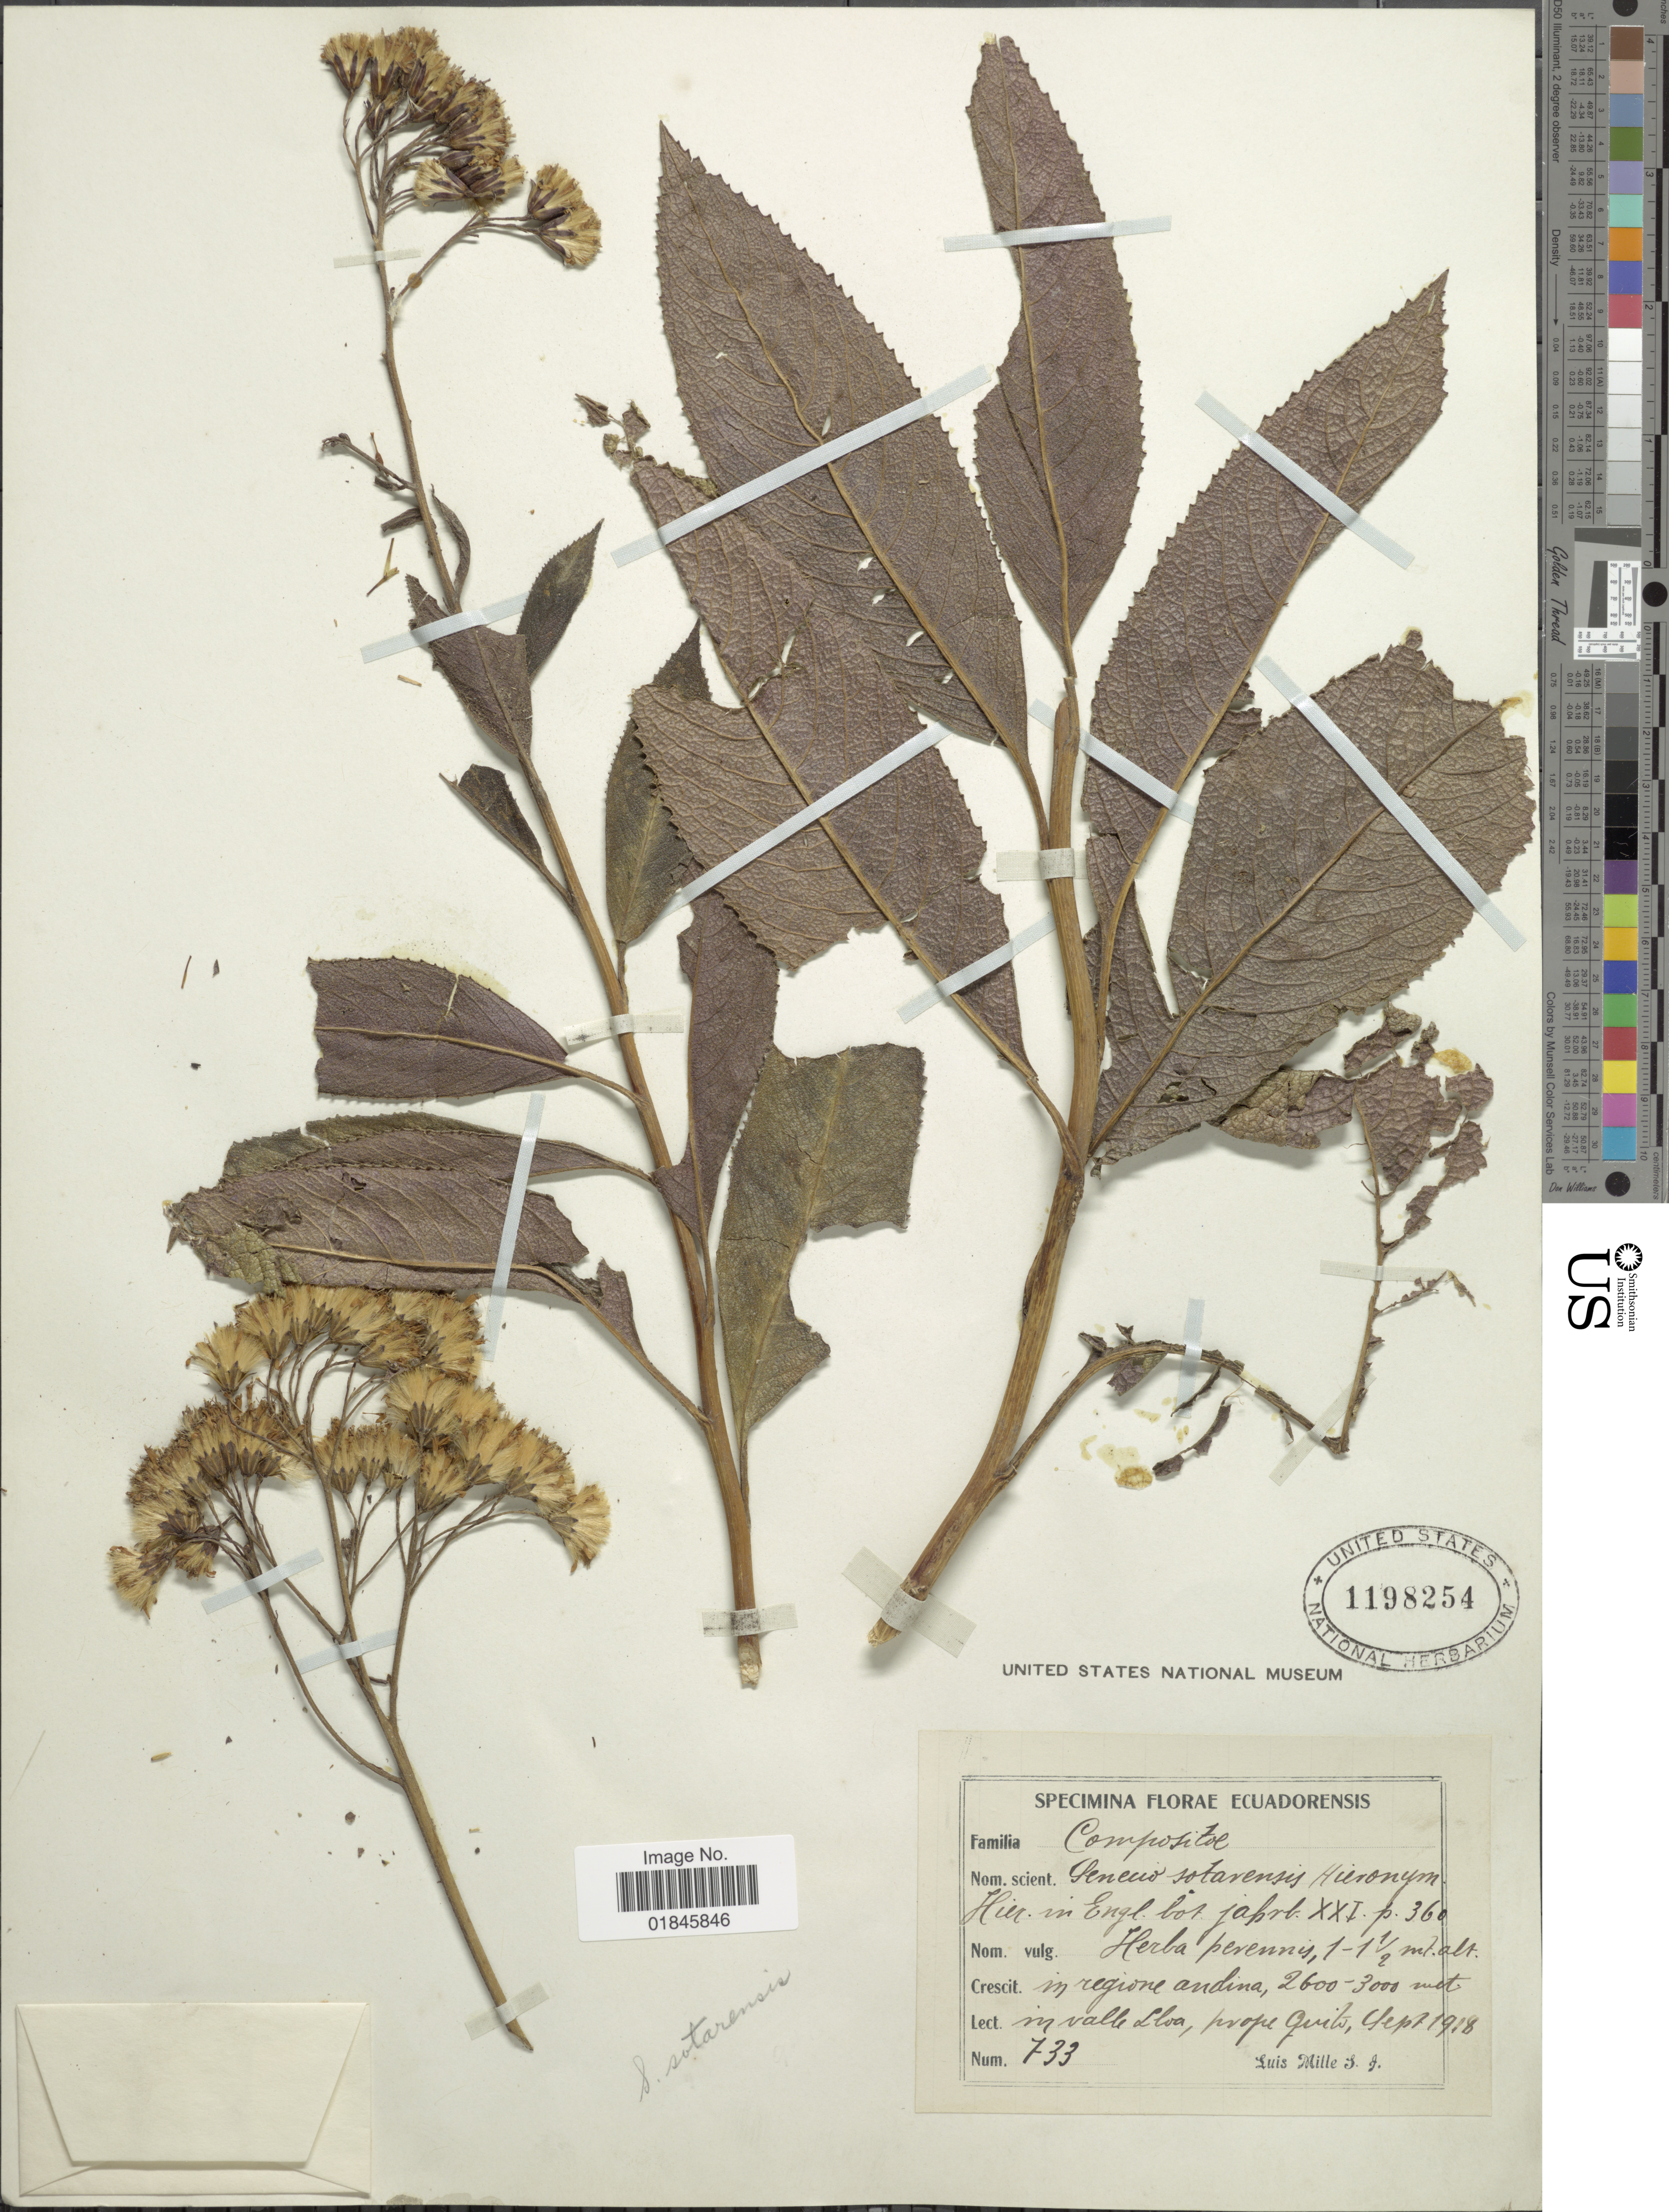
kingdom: Plantae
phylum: Tracheophyta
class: Magnoliopsida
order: Asterales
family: Asteraceae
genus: Pentacalia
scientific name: Pentacalia sotarensis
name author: (Hieron.) Cuatrec.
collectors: L. Mille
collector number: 733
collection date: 1918-09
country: Ecuador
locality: In regione andina, in valle Lloa, prope Quito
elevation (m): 2600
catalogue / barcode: US 1198254